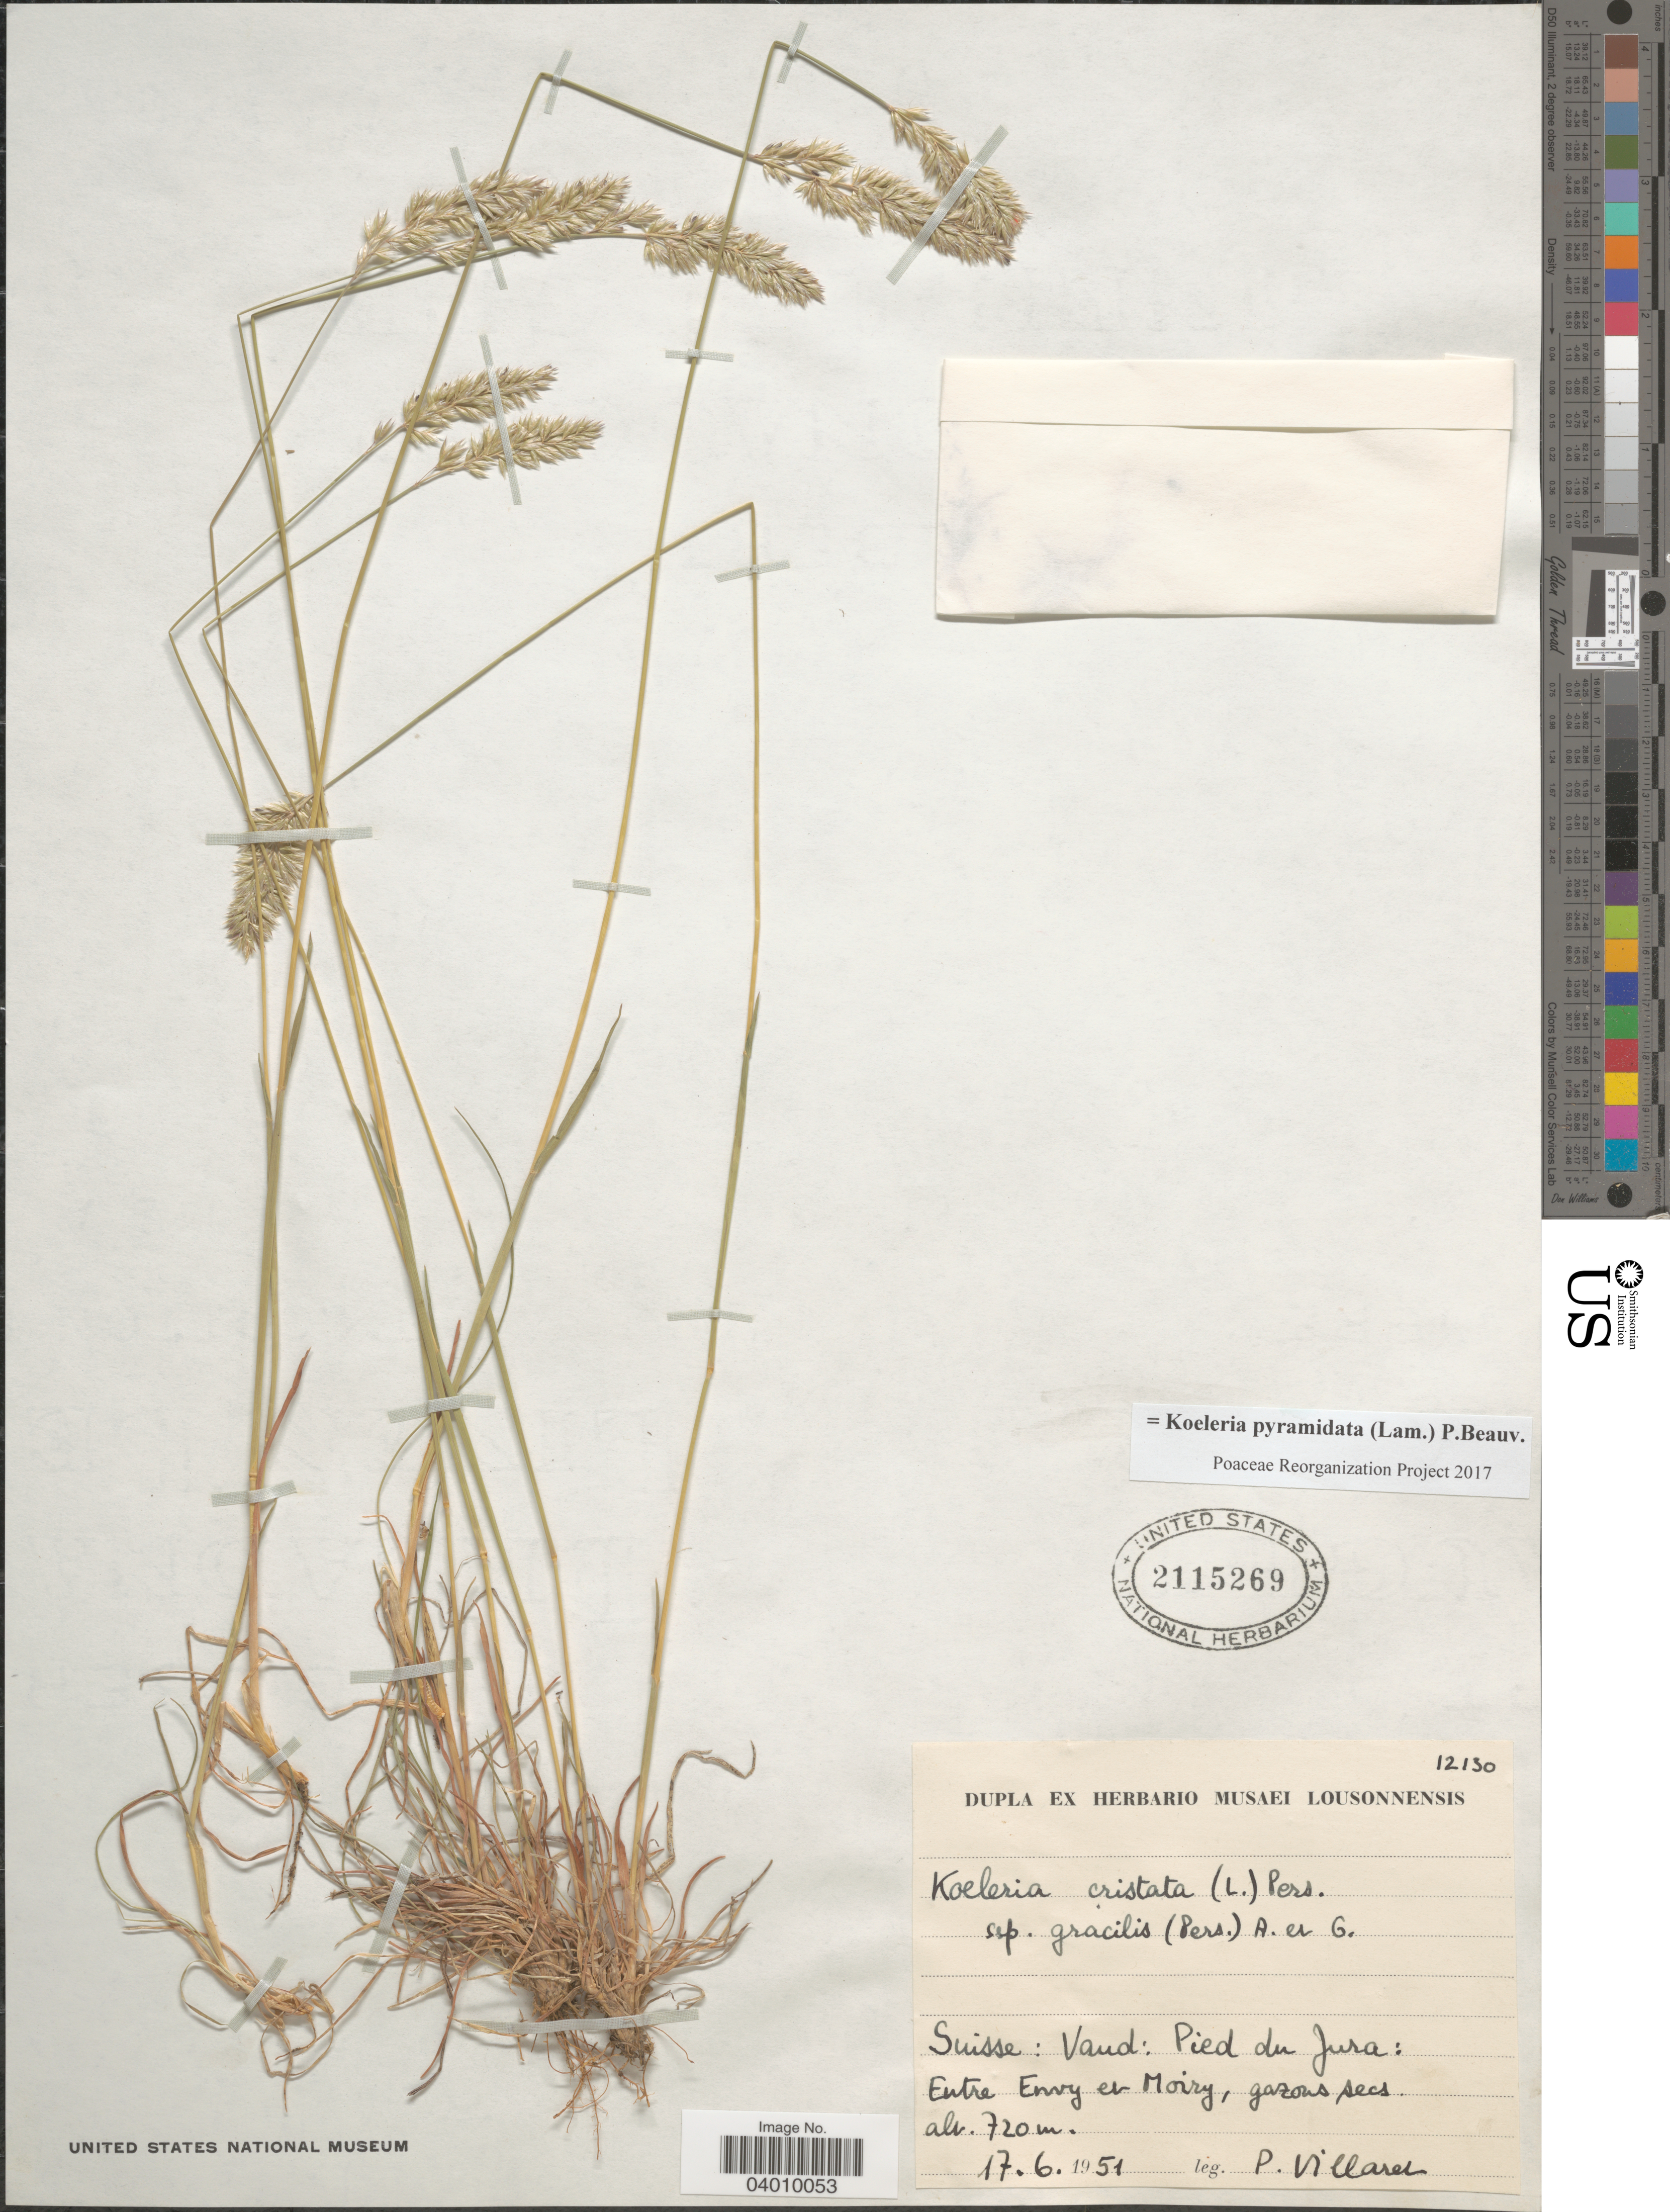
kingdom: Plantae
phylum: Tracheophyta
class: Liliopsida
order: Poales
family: Poaceae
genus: Koeleria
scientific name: Koeleria pyramidata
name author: (Lam.) P. Beauv.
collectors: P. Villaret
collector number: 12130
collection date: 1951-06-17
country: Switzerland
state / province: Vaud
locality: Suisse: Pied du Jura: Entre Envy et Moiry, gazons secs.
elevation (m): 720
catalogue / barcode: US 2115269